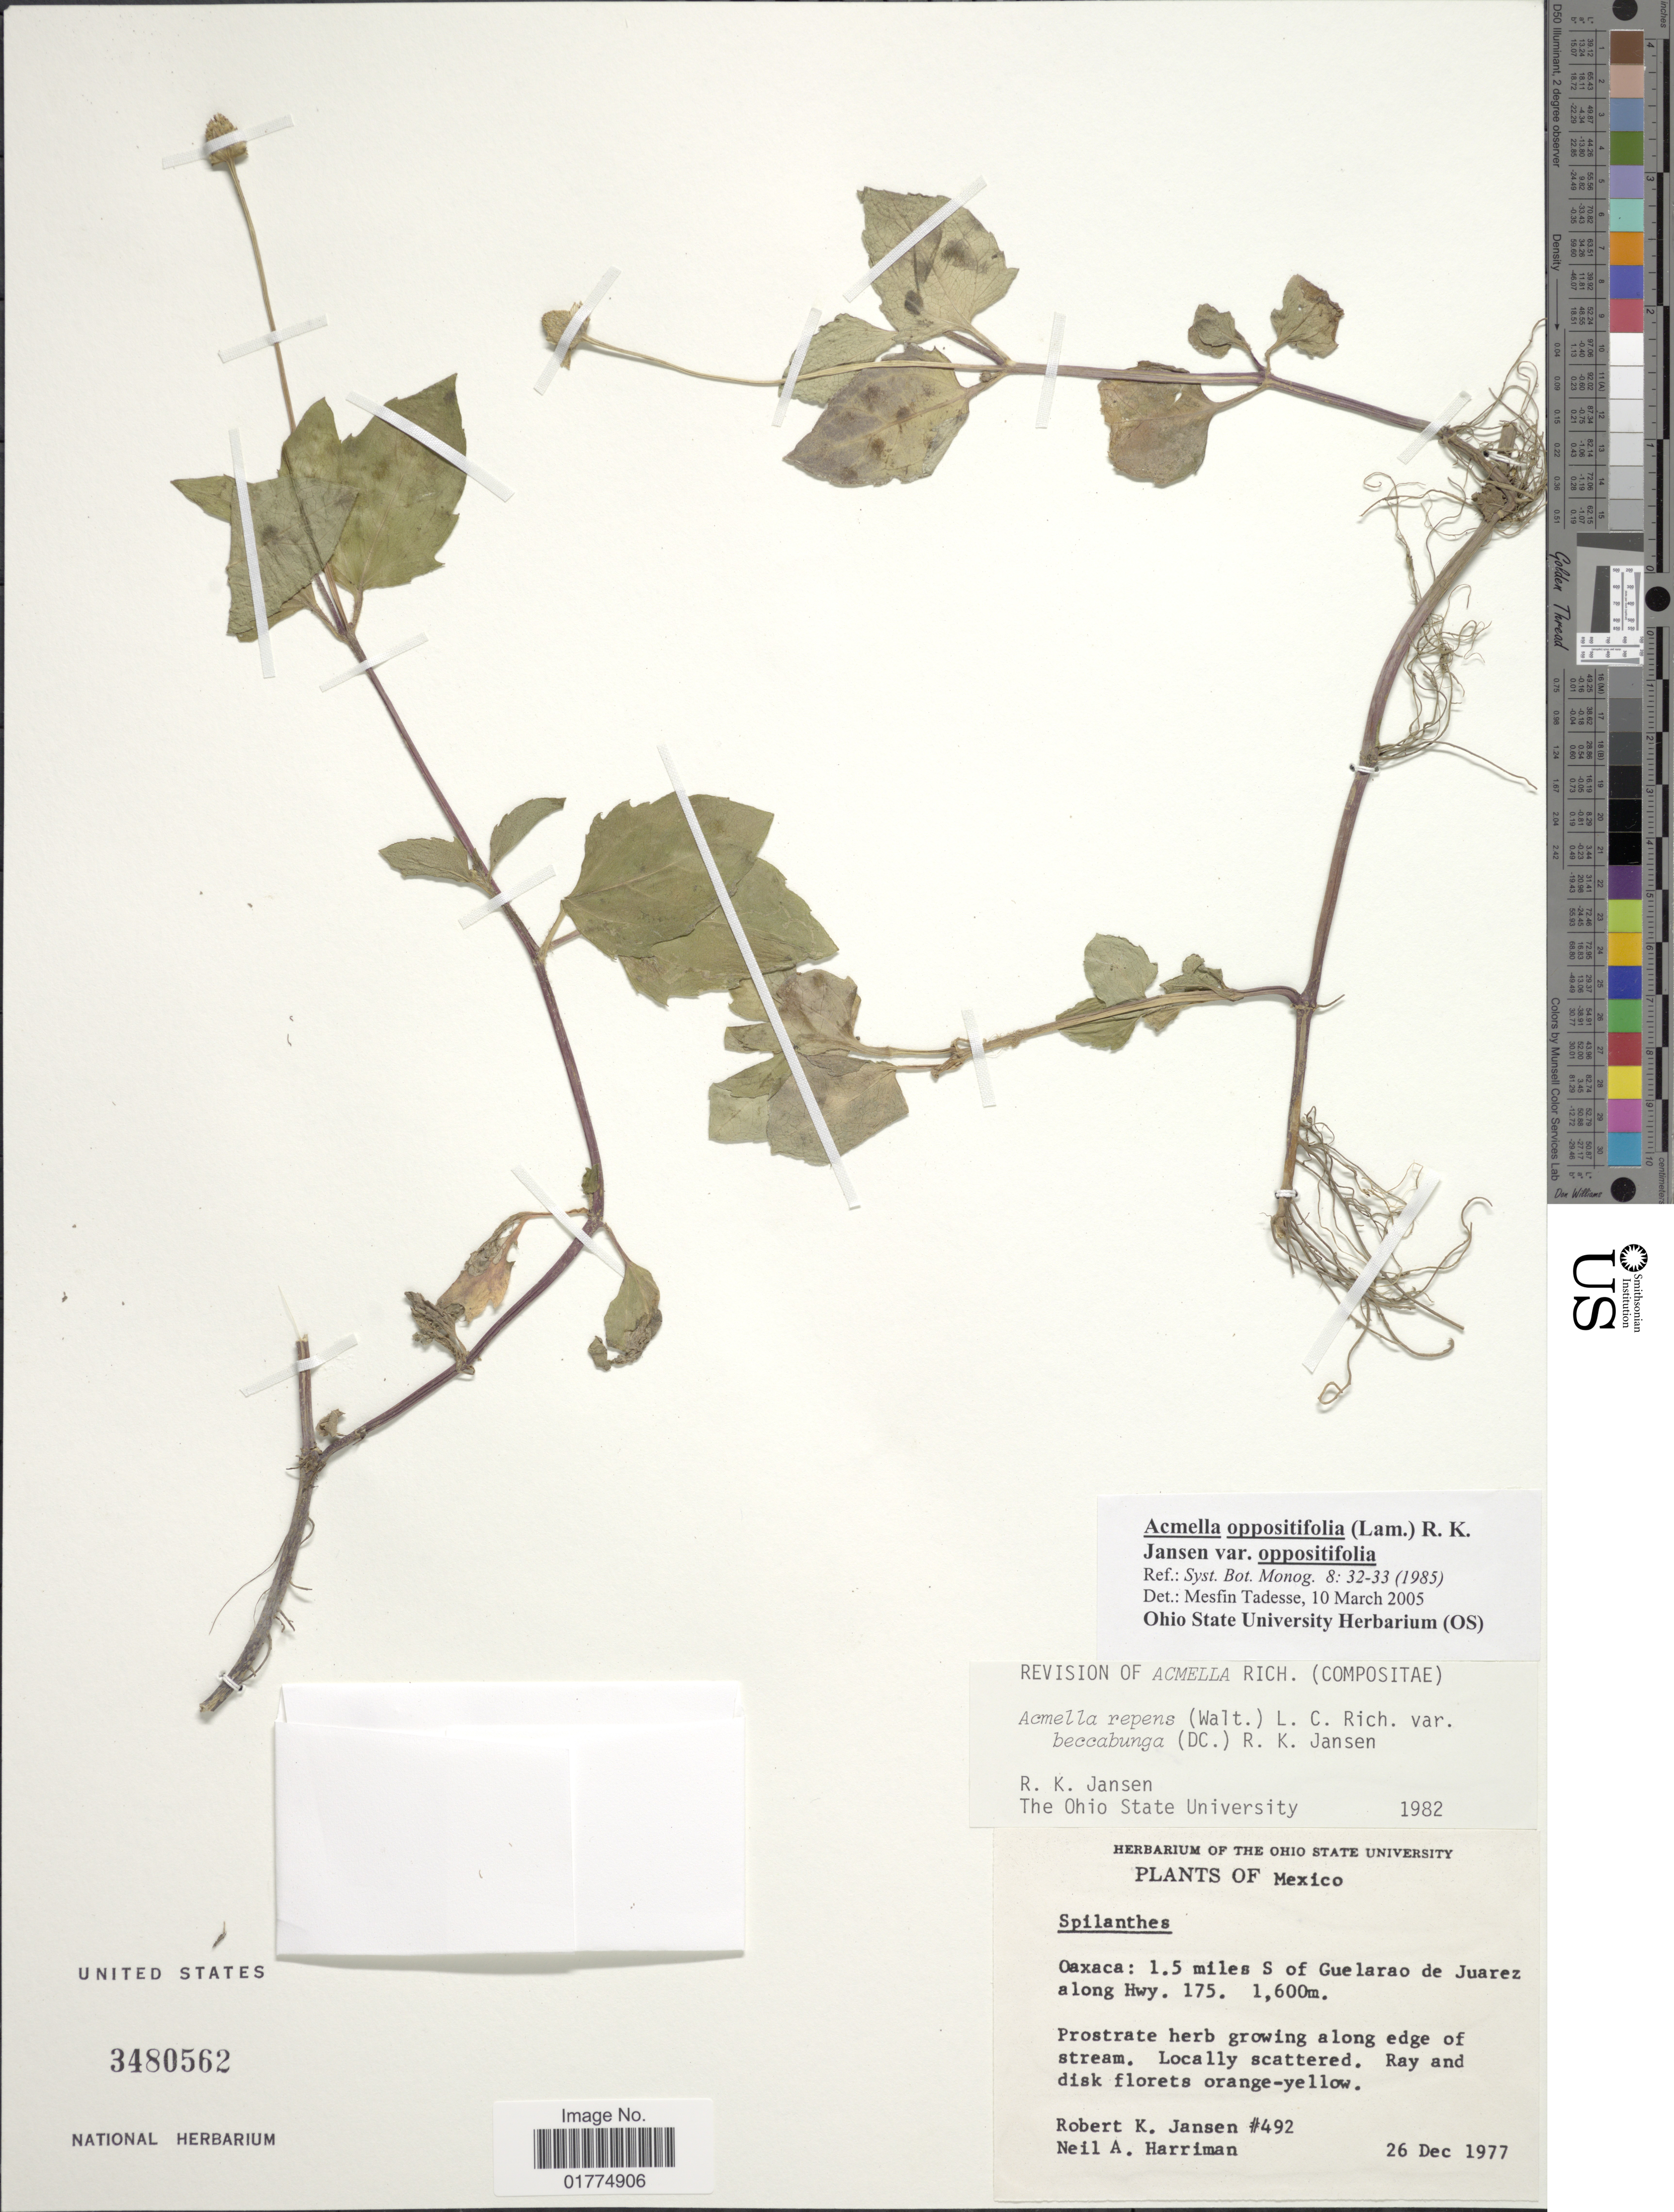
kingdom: Plantae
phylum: Tracheophyta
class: Magnoliopsida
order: Asterales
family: Asteraceae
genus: Acmella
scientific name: Acmella repens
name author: (Walter) Rich.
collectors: R. K. Jansen & N. A. Harriman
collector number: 492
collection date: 1977-12-26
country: Mexico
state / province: Oaxaca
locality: Oaxaca: 1.5 miles S of Guelarao de Juarez along Hwy. 175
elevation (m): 1600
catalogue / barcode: US 3480562